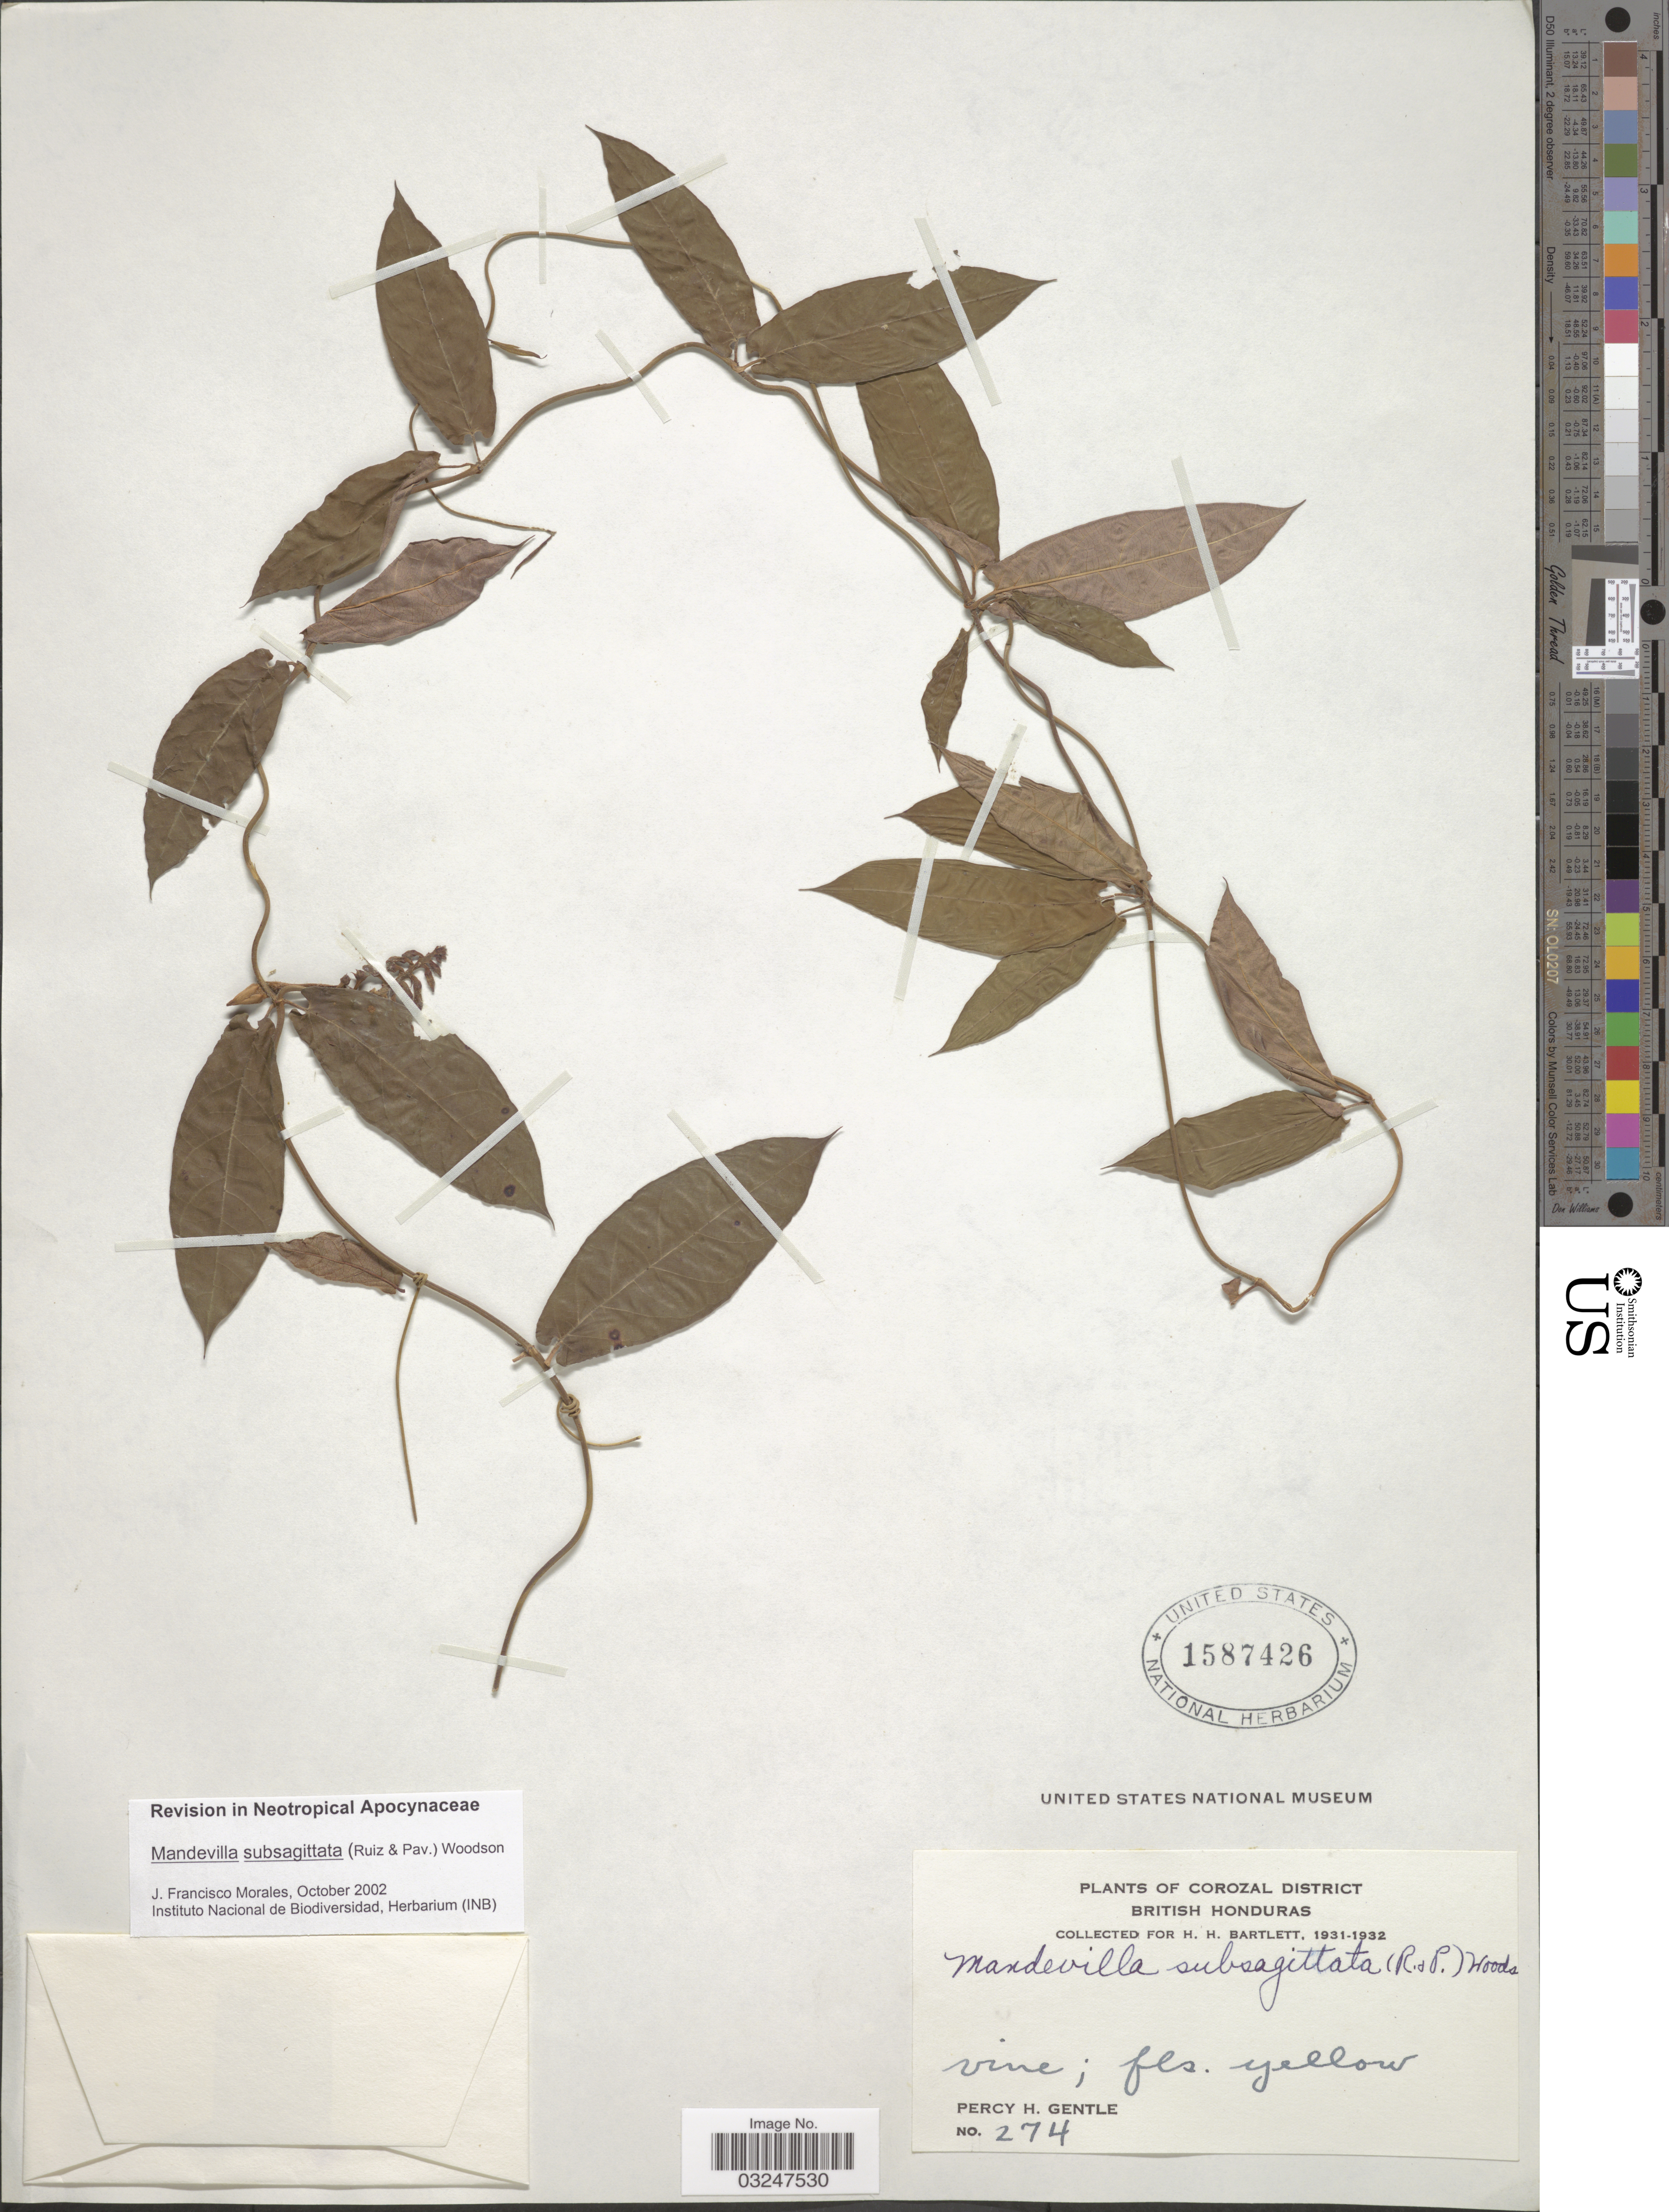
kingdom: Plantae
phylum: Tracheophyta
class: Magnoliopsida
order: Gentianales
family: Apocynaceae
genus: Mandevilla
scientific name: Mandevilla subsagittata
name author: (Ruiz & Pav.) Woodson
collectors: P. H. Gentle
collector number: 274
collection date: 1931/1932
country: Belize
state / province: Corozal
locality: Corozal District, British Honduras.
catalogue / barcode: US 1587426